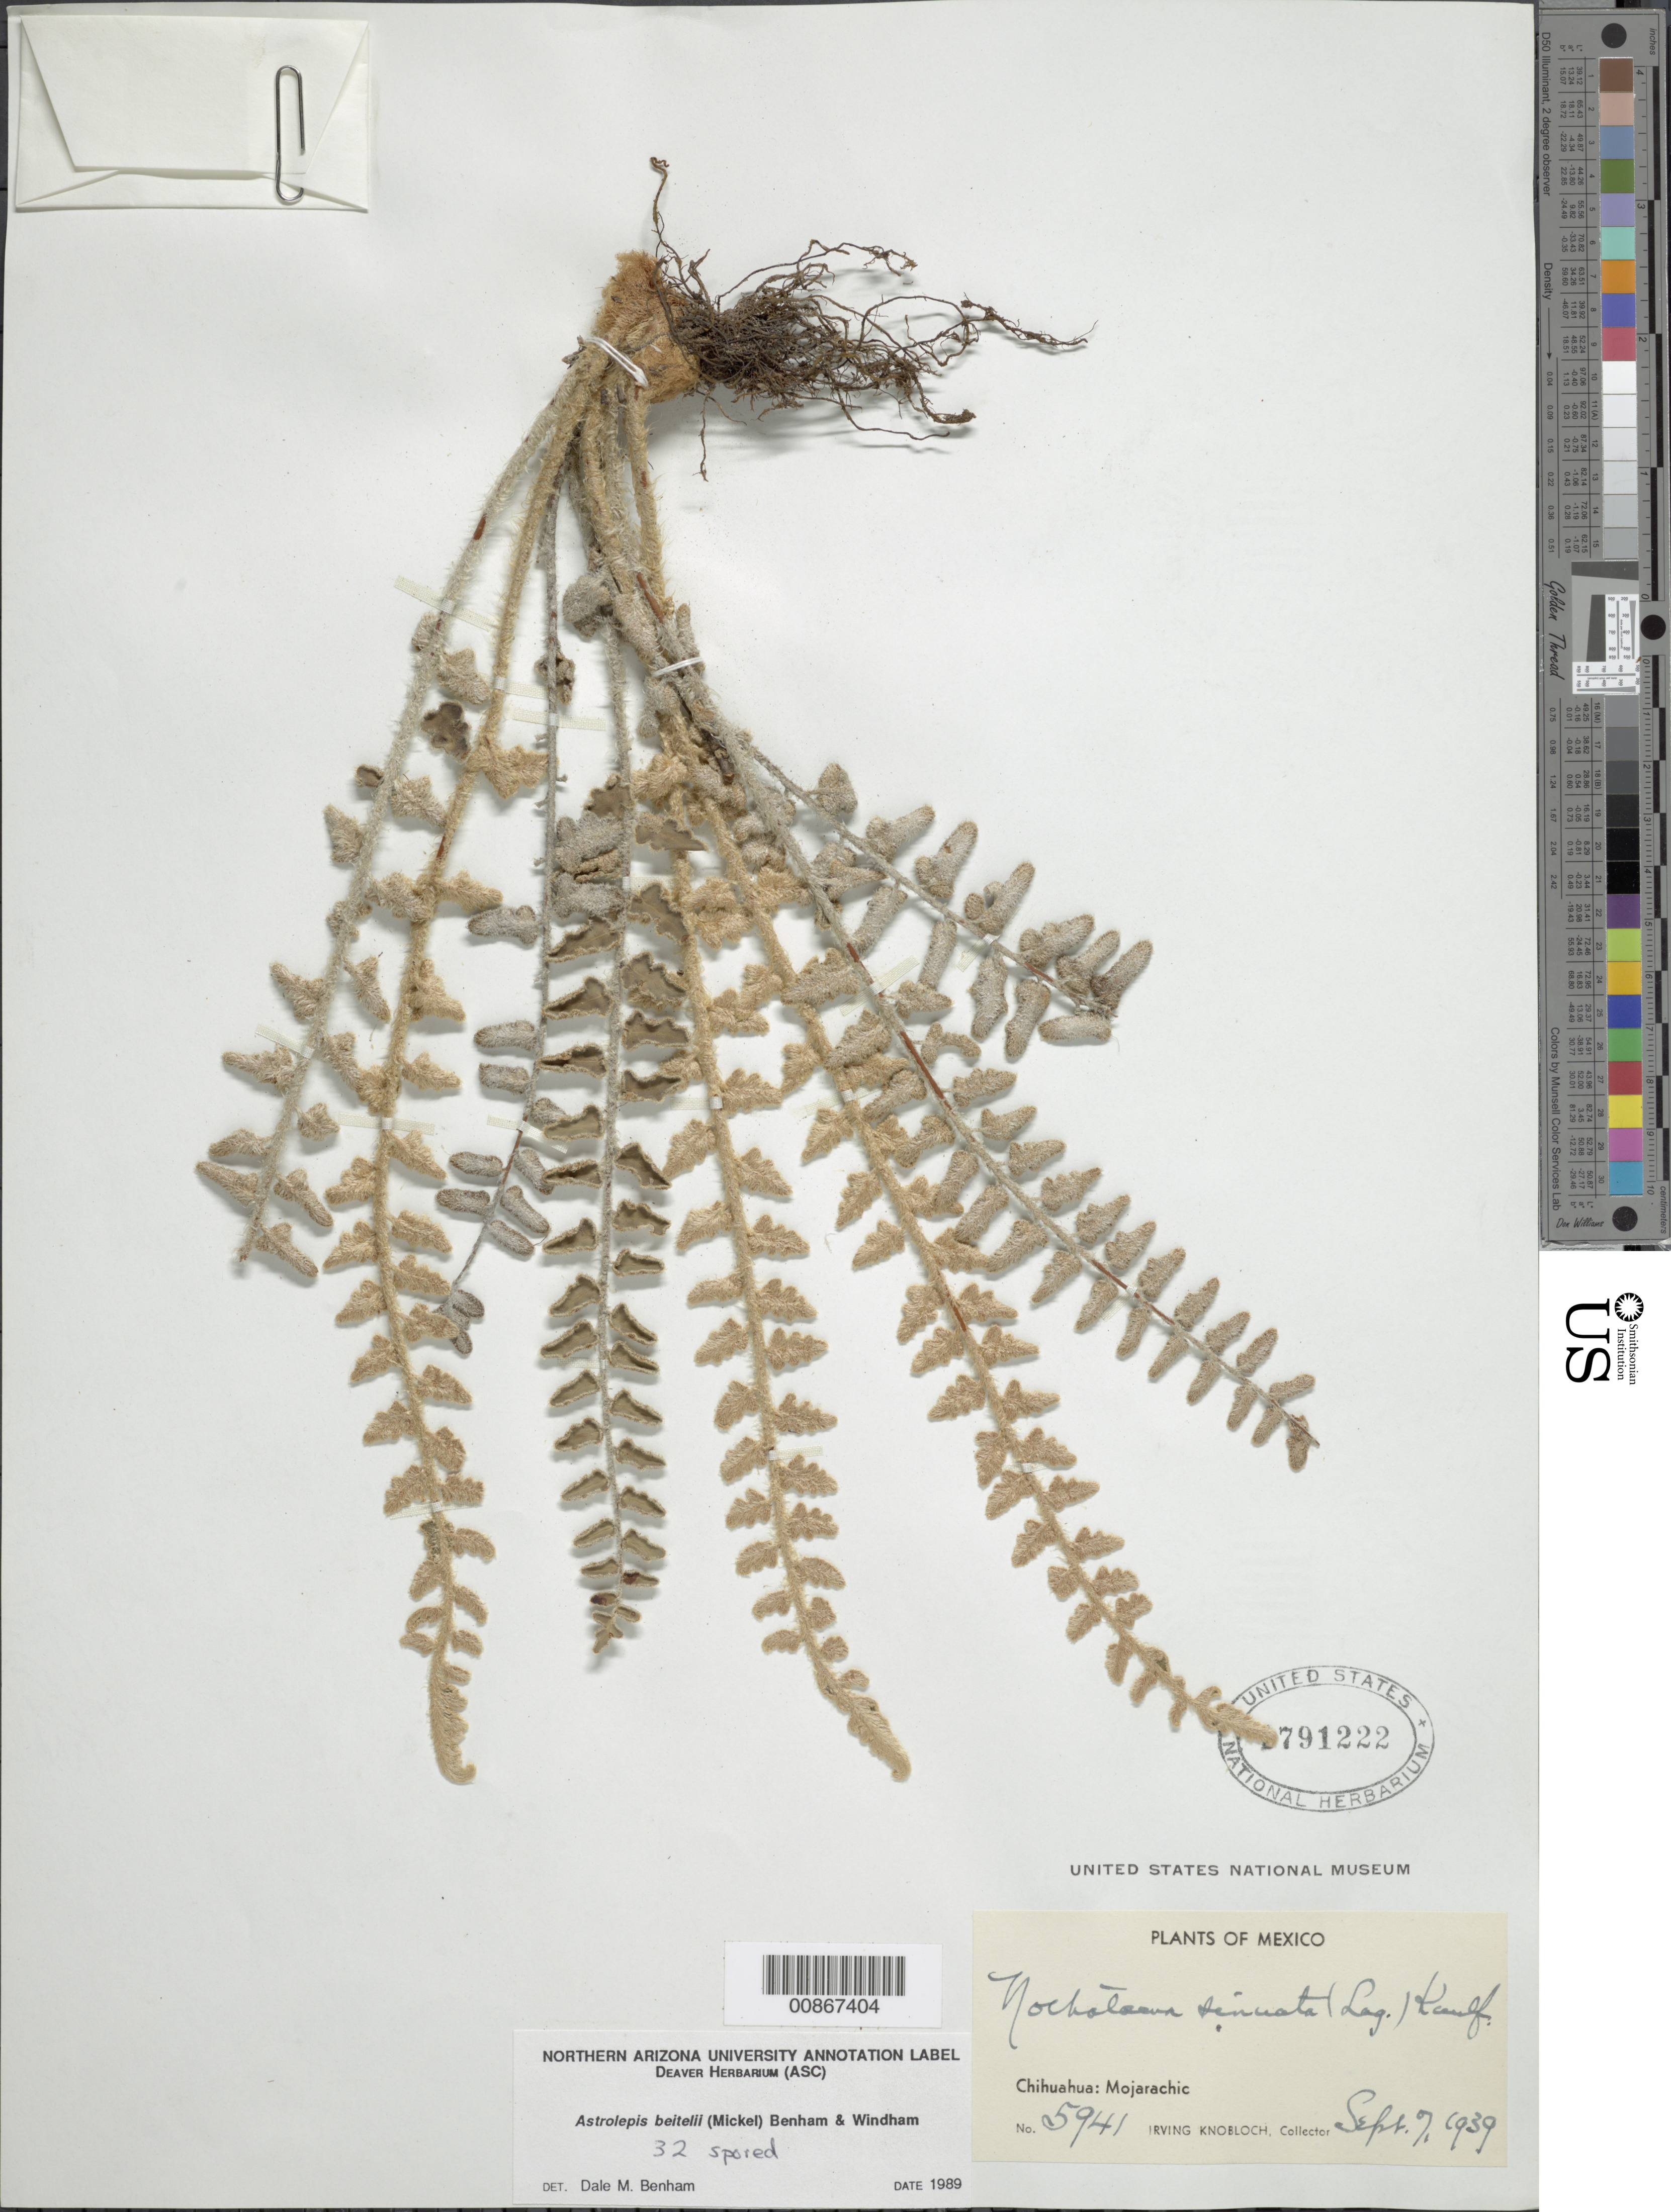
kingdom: Plantae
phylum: Tracheophyta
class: Polypodiopsida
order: Polypodiales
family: Pteridaceae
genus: Astrolepis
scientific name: Astrolepis laevis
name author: (Mart. & Ikonn.-Gal.) Mickel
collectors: I. W. Knobloch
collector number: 5941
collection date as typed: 07 Sep 1939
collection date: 1939-09-07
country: Mexico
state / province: Chihuahua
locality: Mojarachic, Chihuahua.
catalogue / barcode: US 1791222